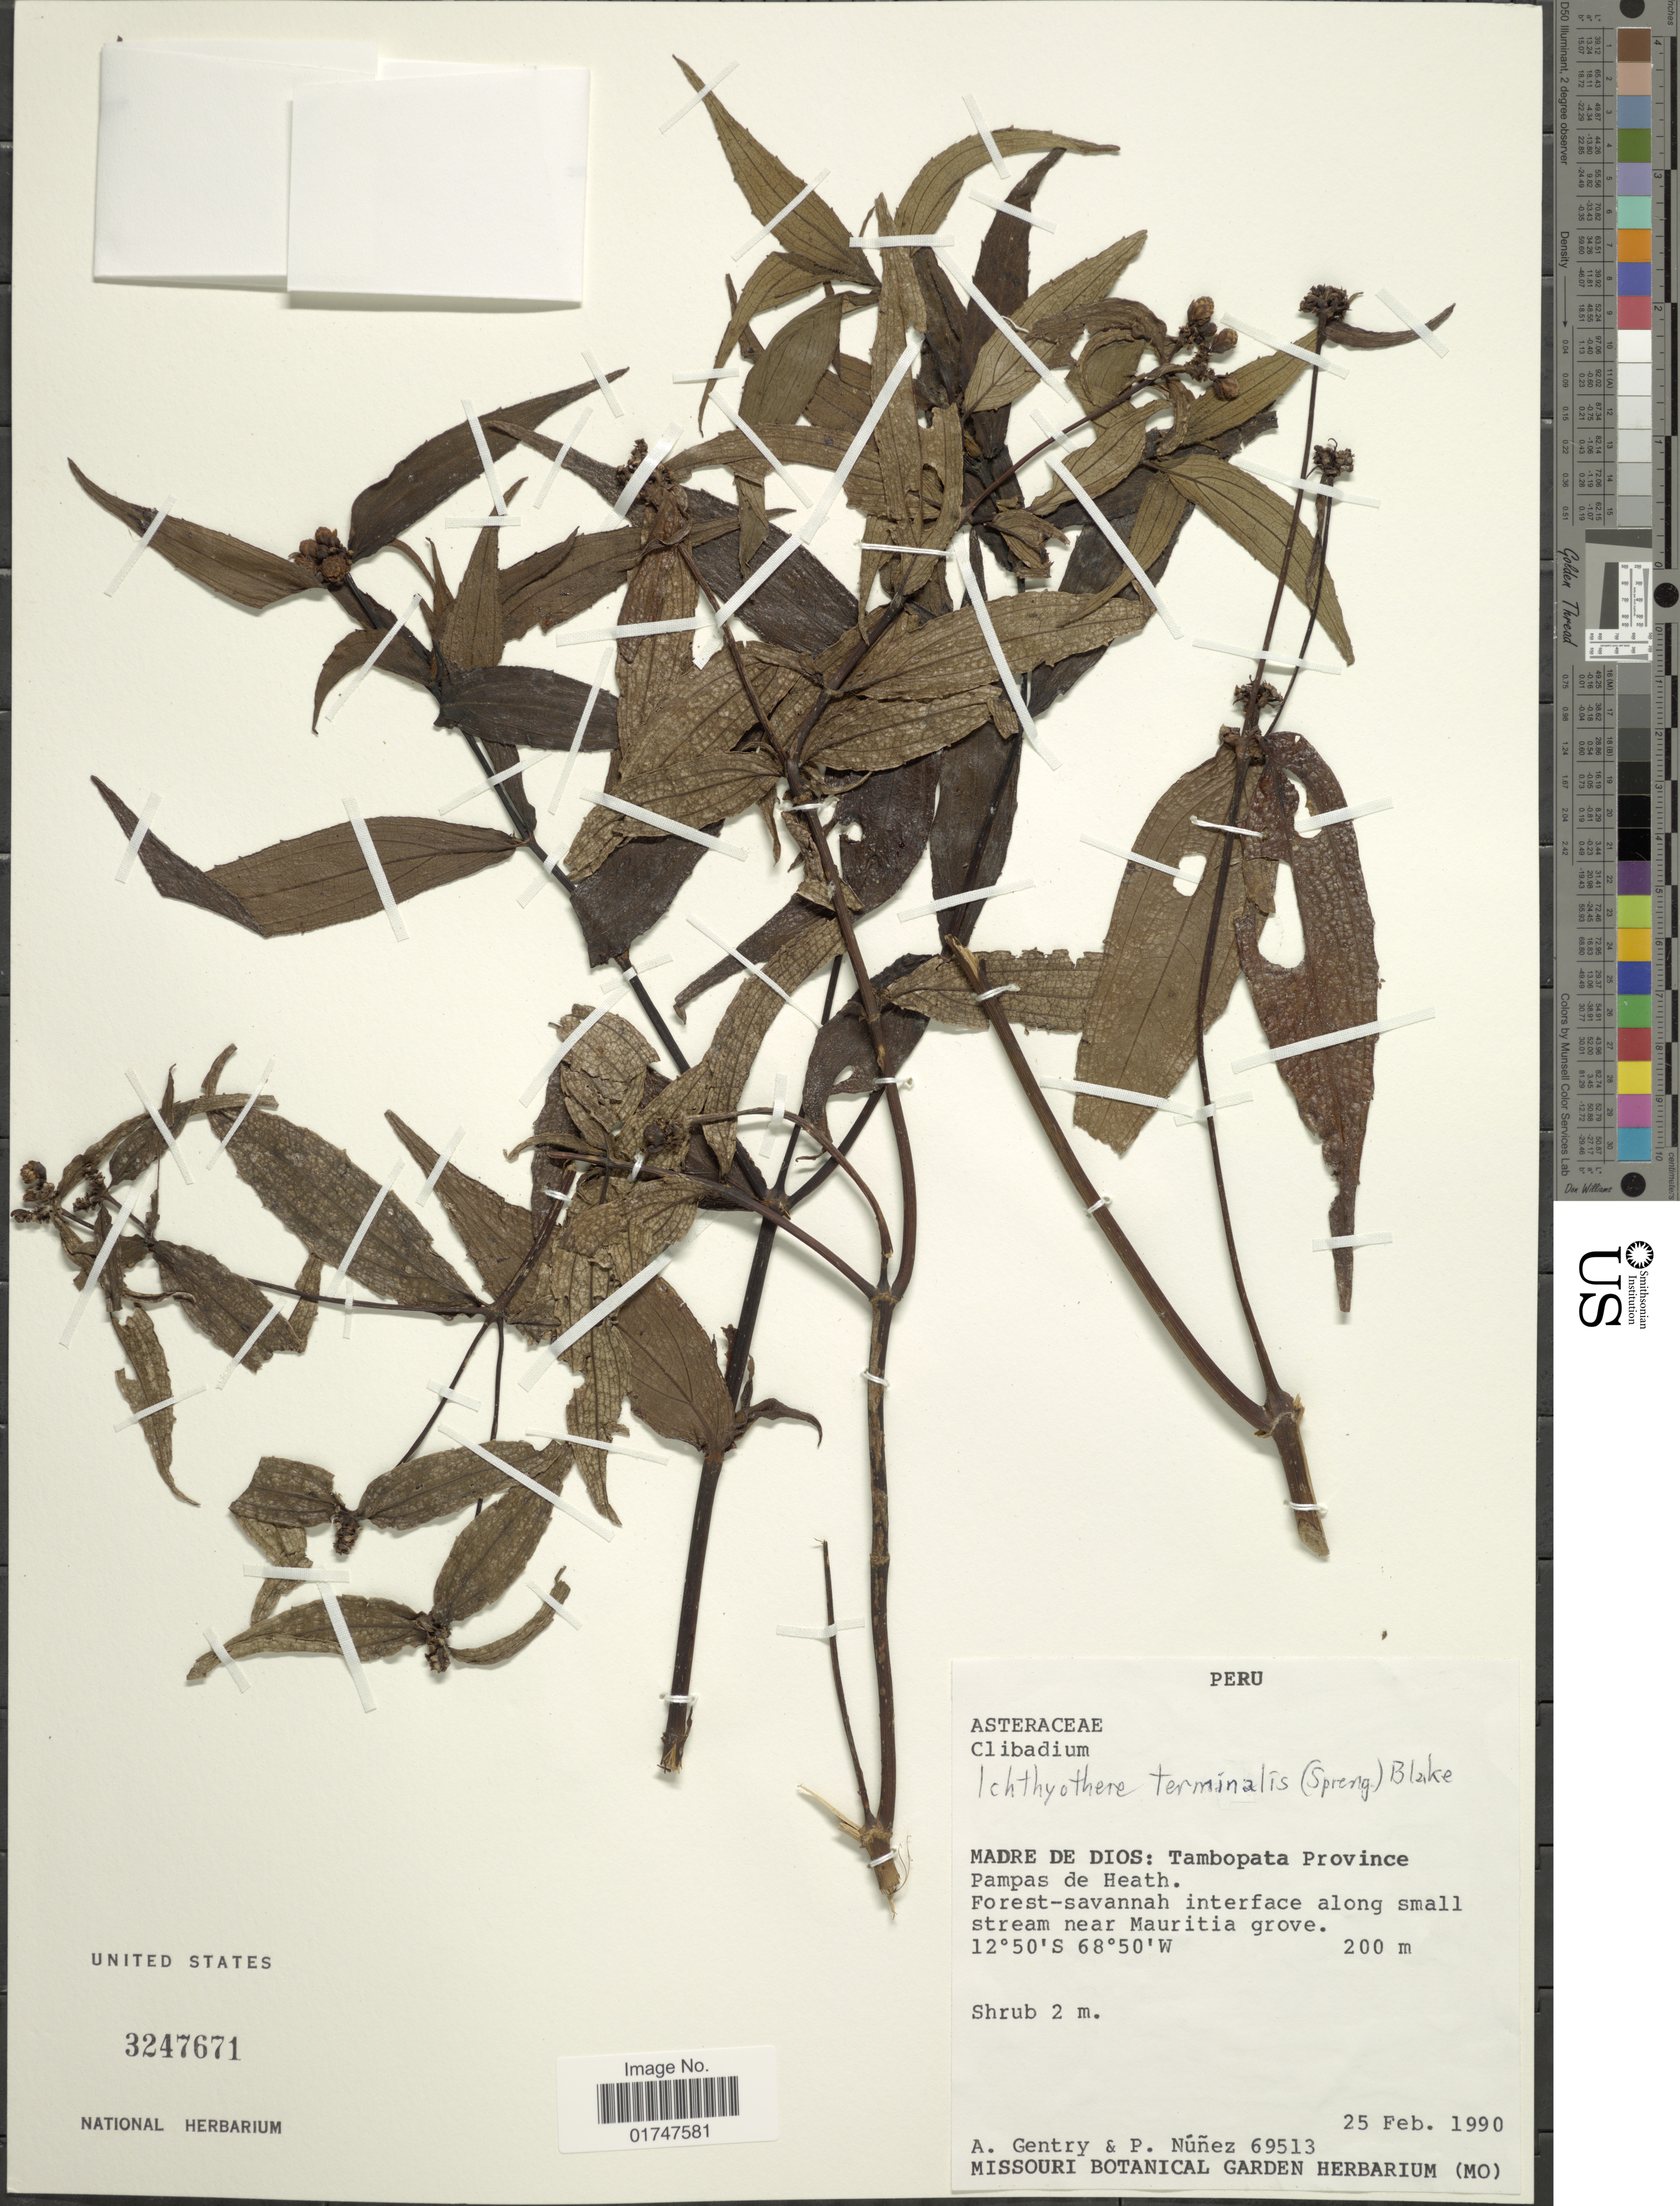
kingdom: Plantae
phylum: Tracheophyta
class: Magnoliopsida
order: Asterales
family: Asteraceae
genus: Ichthyothere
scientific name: Ichthyothere terminalis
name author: (Spreng.) S.F. Blake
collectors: A. H. Gentry & P. Nuñez V.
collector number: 69513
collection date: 1990-02-25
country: Peru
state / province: Madre de Dios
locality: Madre de Dios: Tambopata Province. Pampas de Heath.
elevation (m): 200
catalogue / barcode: US 3247671